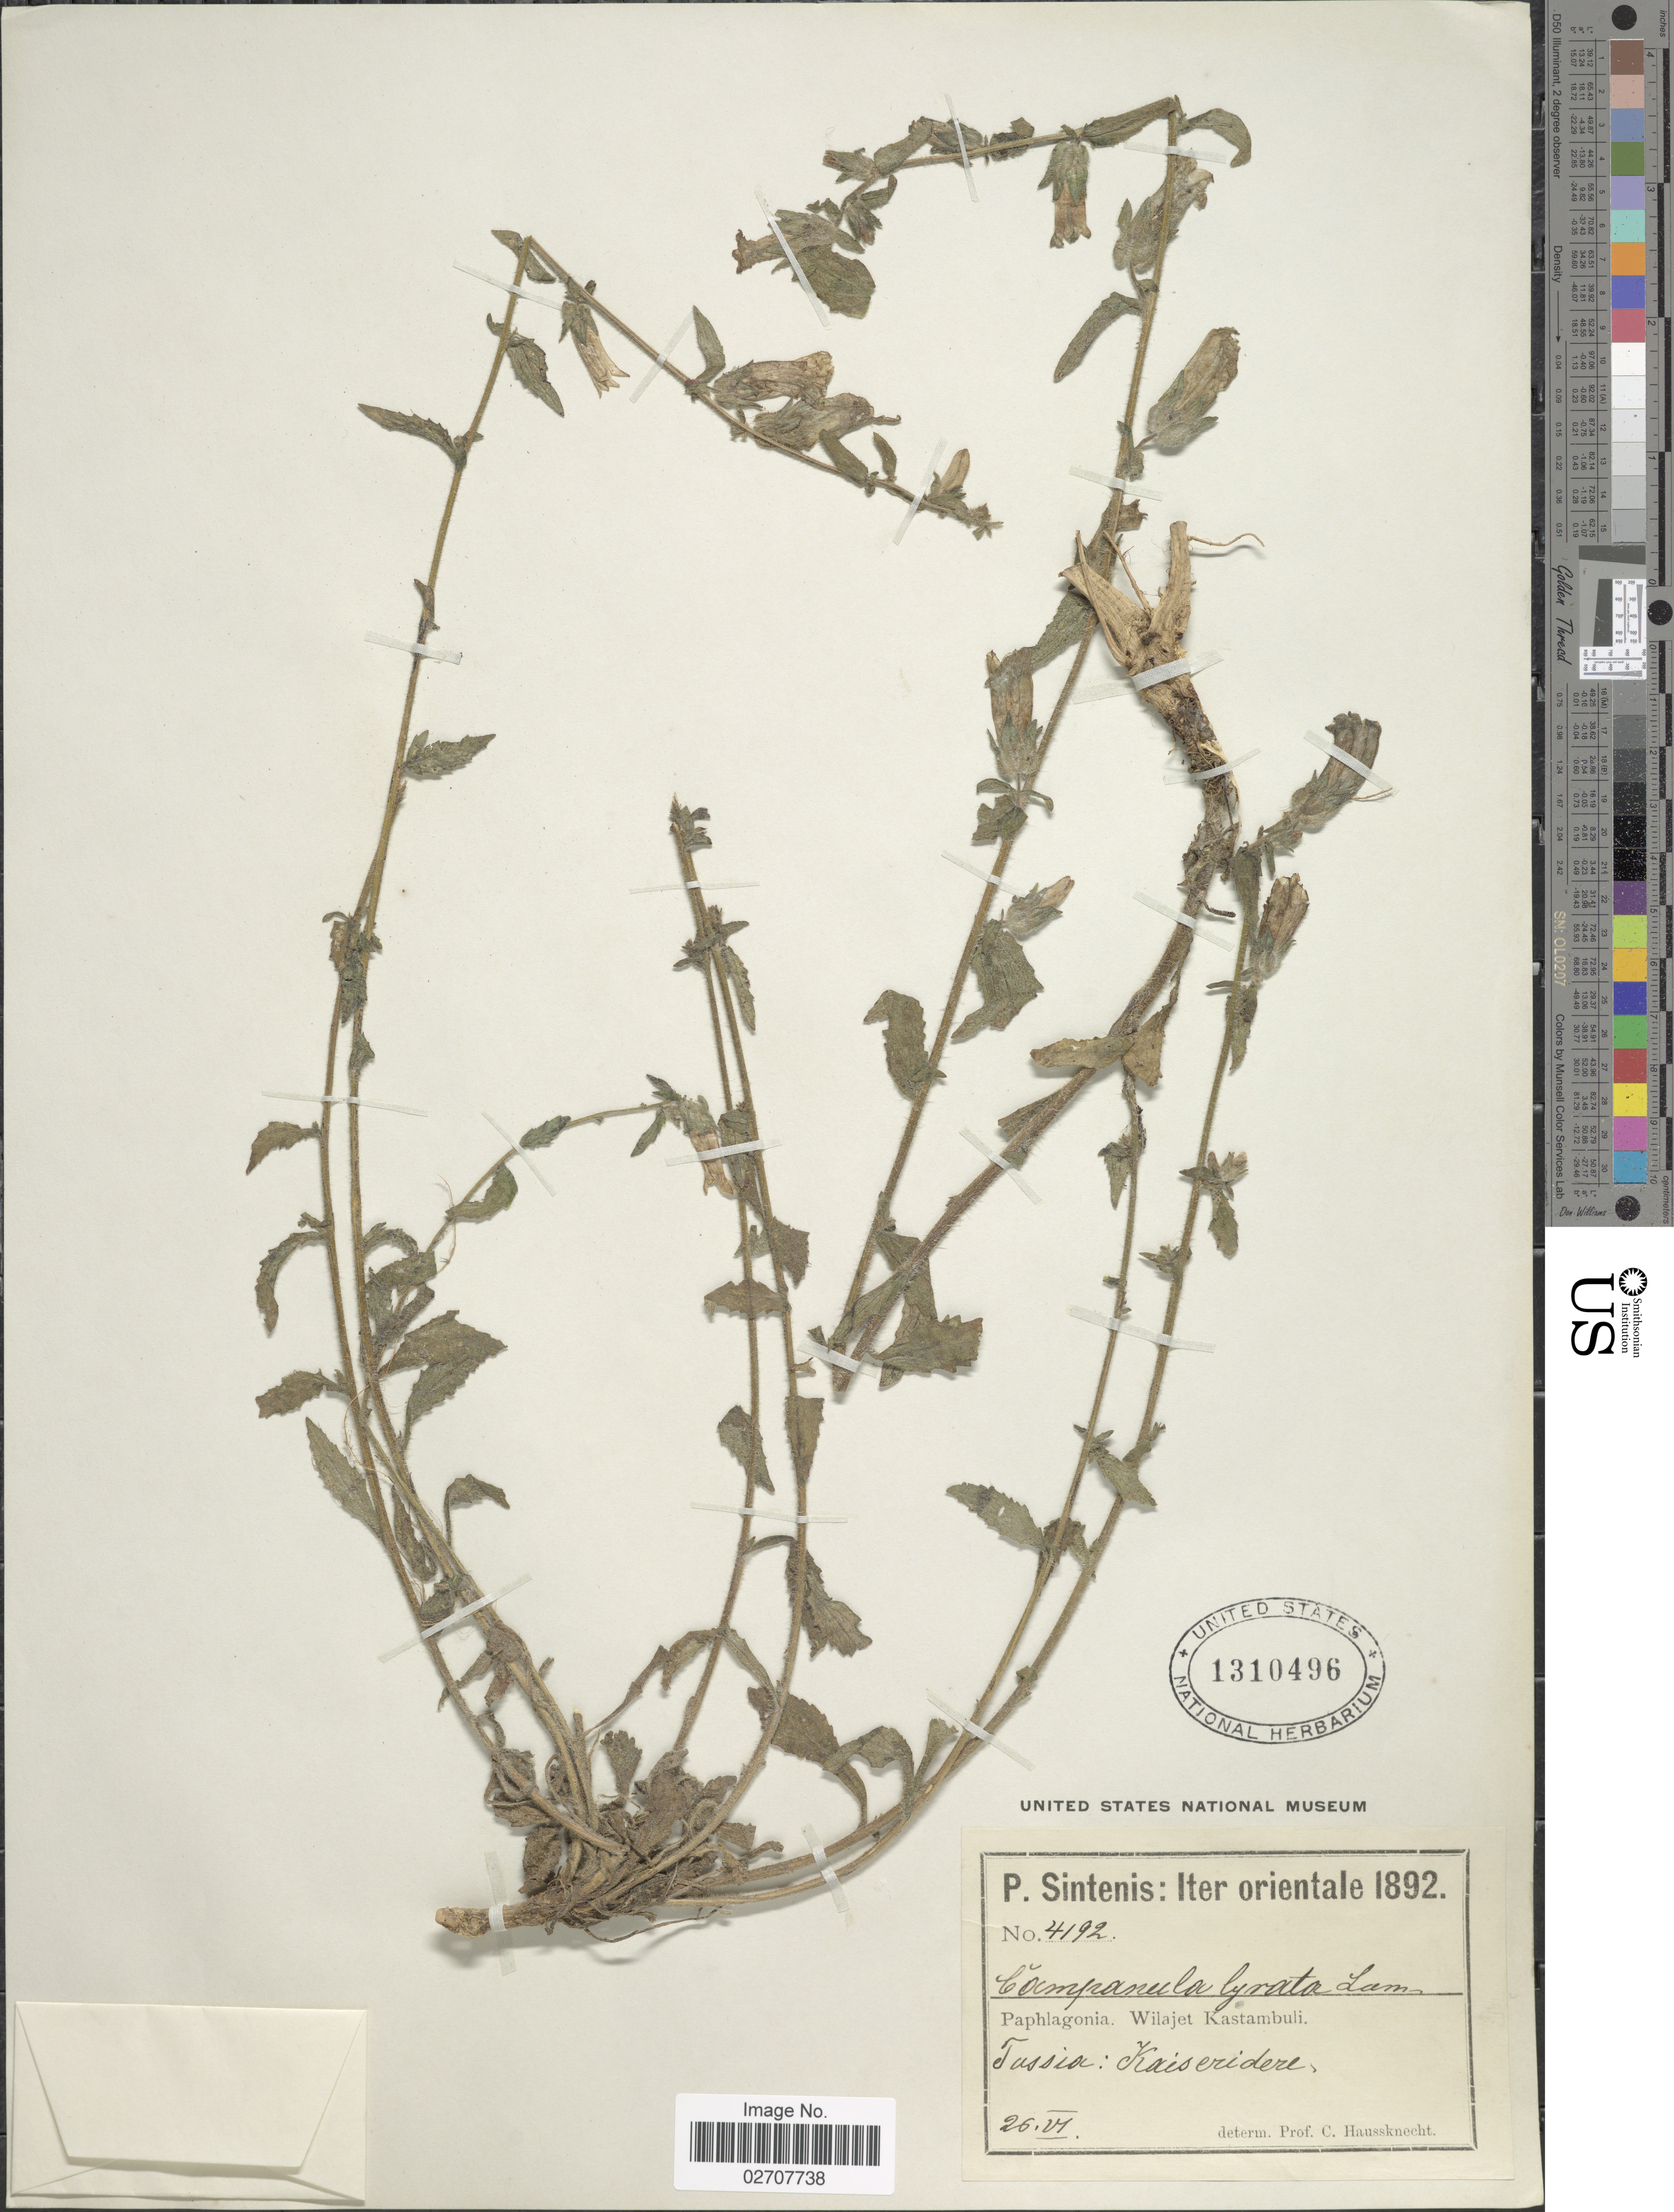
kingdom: Plantae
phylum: Tracheophyta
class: Magnoliopsida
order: Asterales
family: Campanulaceae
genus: Campanula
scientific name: Campanula lyrata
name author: Lam.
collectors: P. Sintenis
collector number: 4192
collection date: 1892-06-26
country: Turkey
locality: Iter orientale. Paphlagonia. Wilajet Kastambuli. Tassia: Kaiseridere.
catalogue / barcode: US 1310496